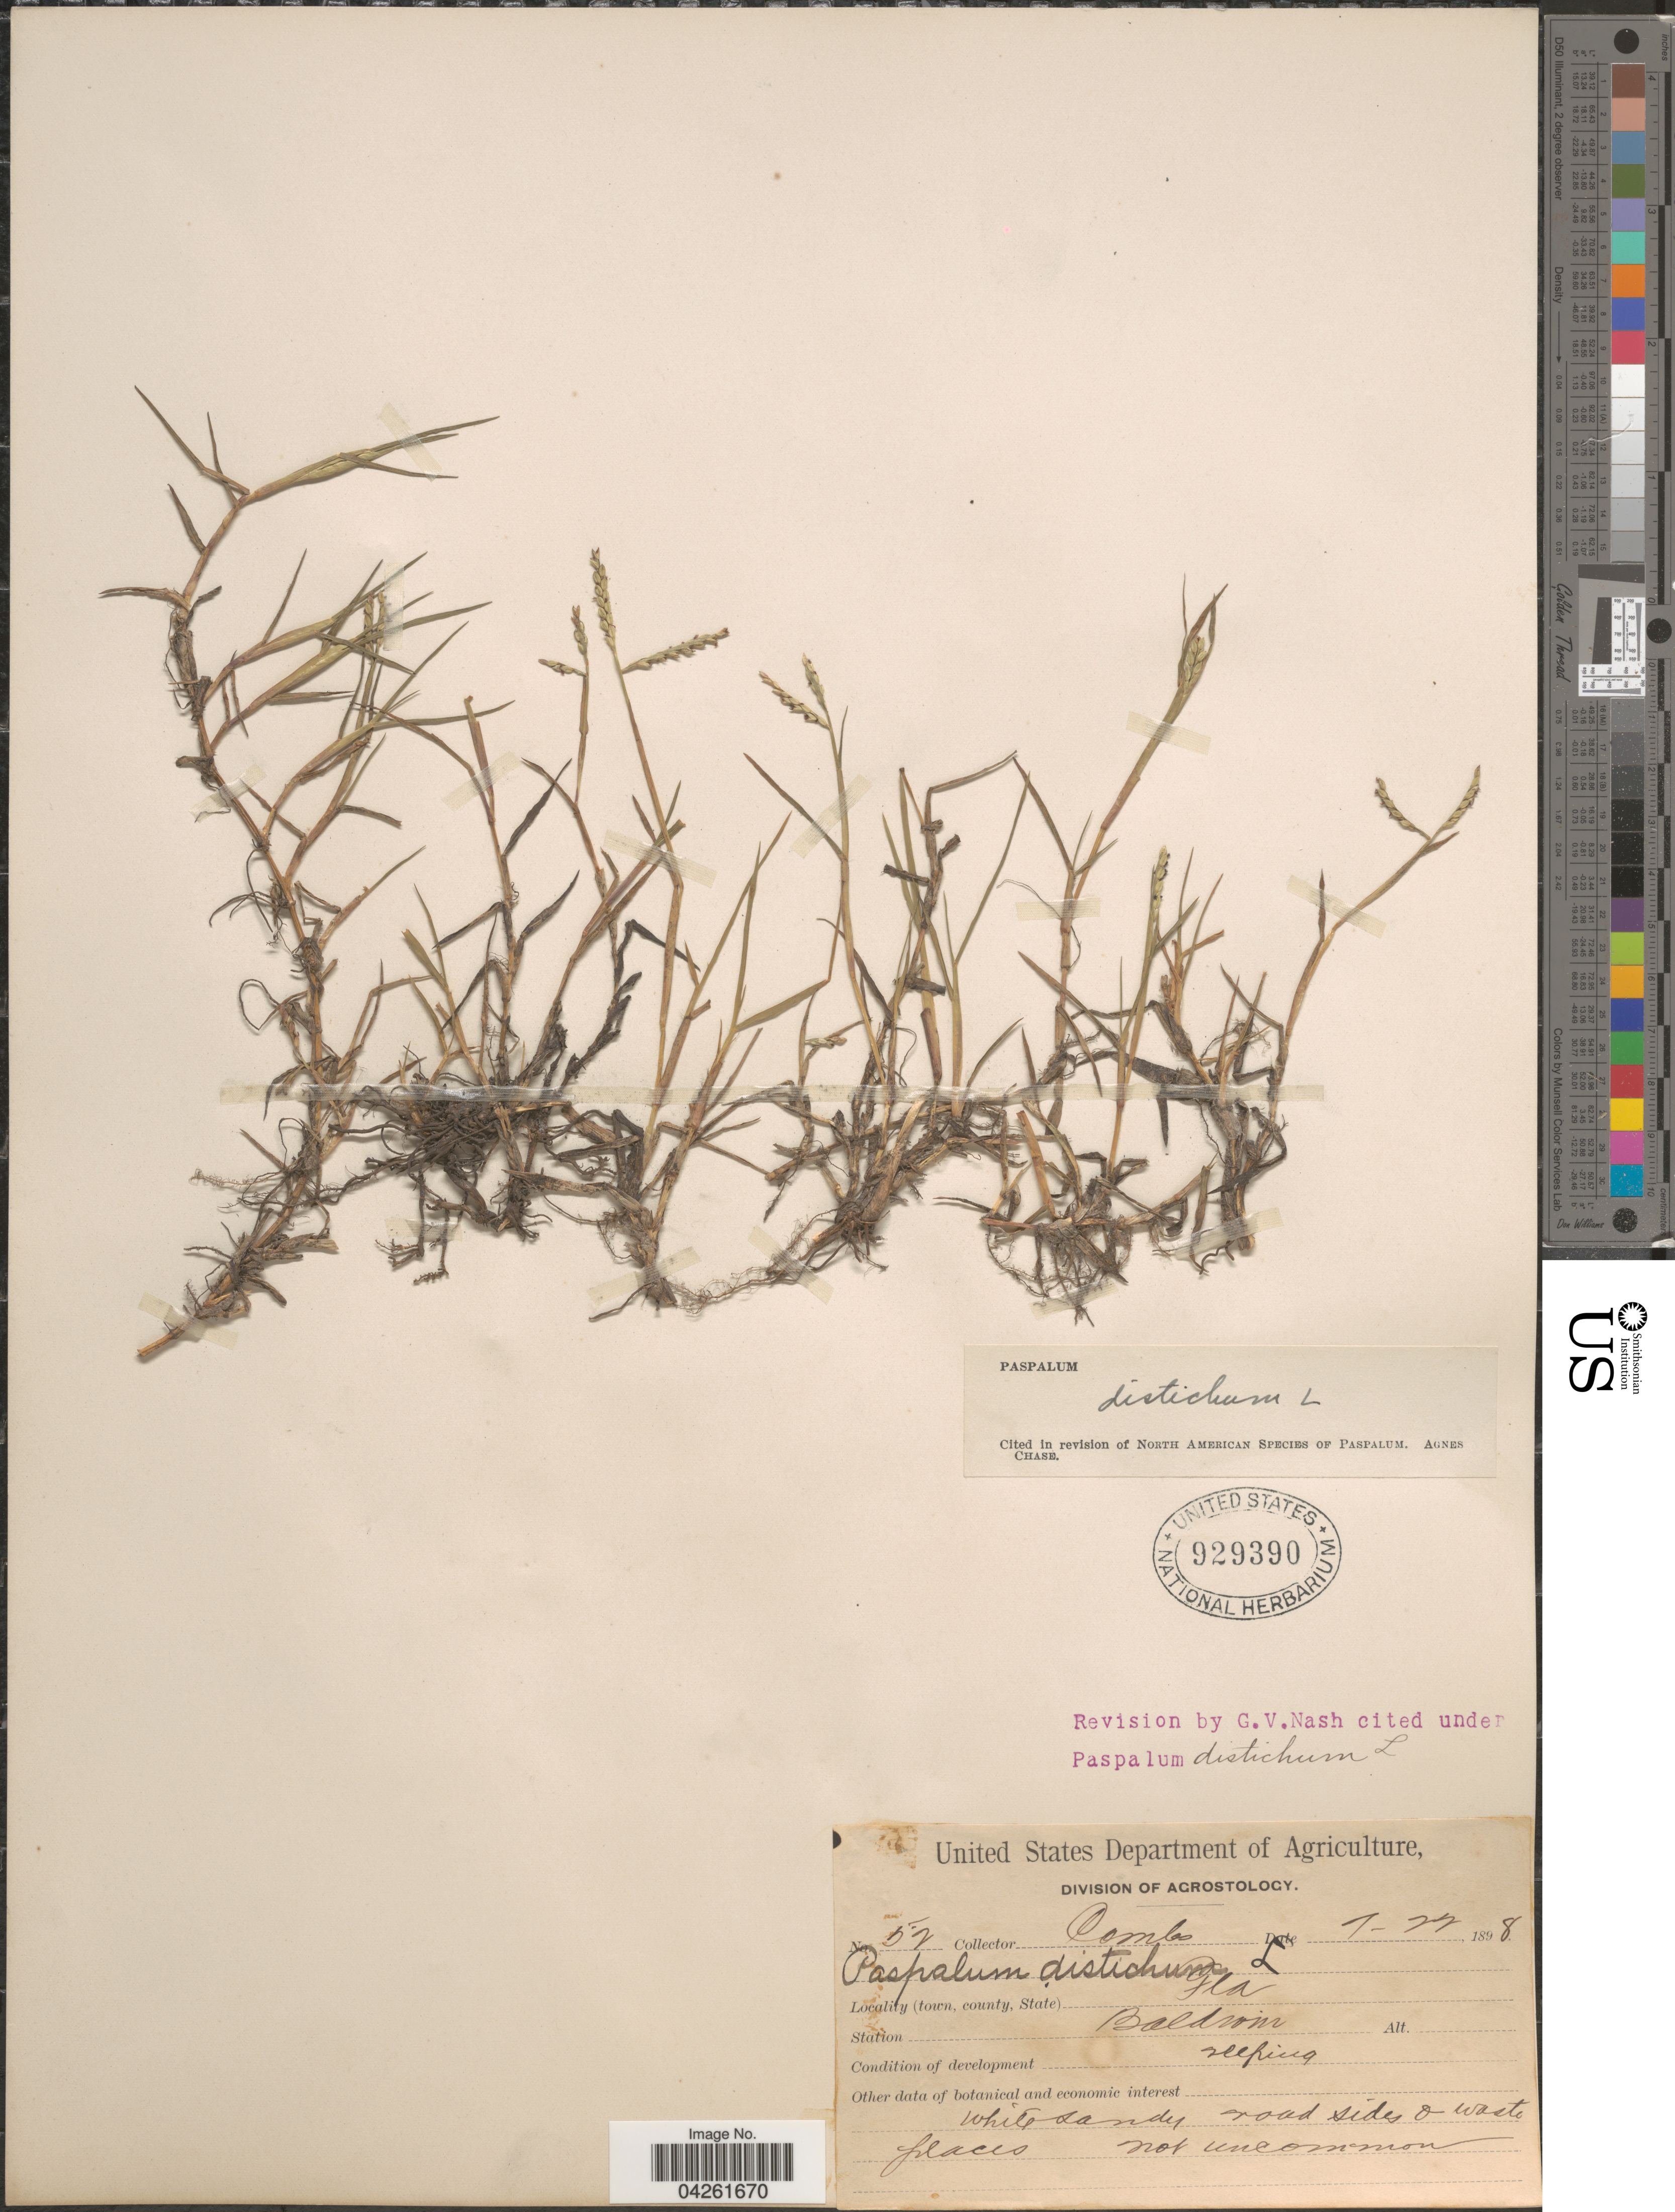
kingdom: Plantae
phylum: Tracheophyta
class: Liliopsida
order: Poales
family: Poaceae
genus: Paspalum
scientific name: Paspalum distichum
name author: L.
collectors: -. Combs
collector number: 52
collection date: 1898-07-22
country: United States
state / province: Florida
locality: Station Baldwin.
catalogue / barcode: US 929390